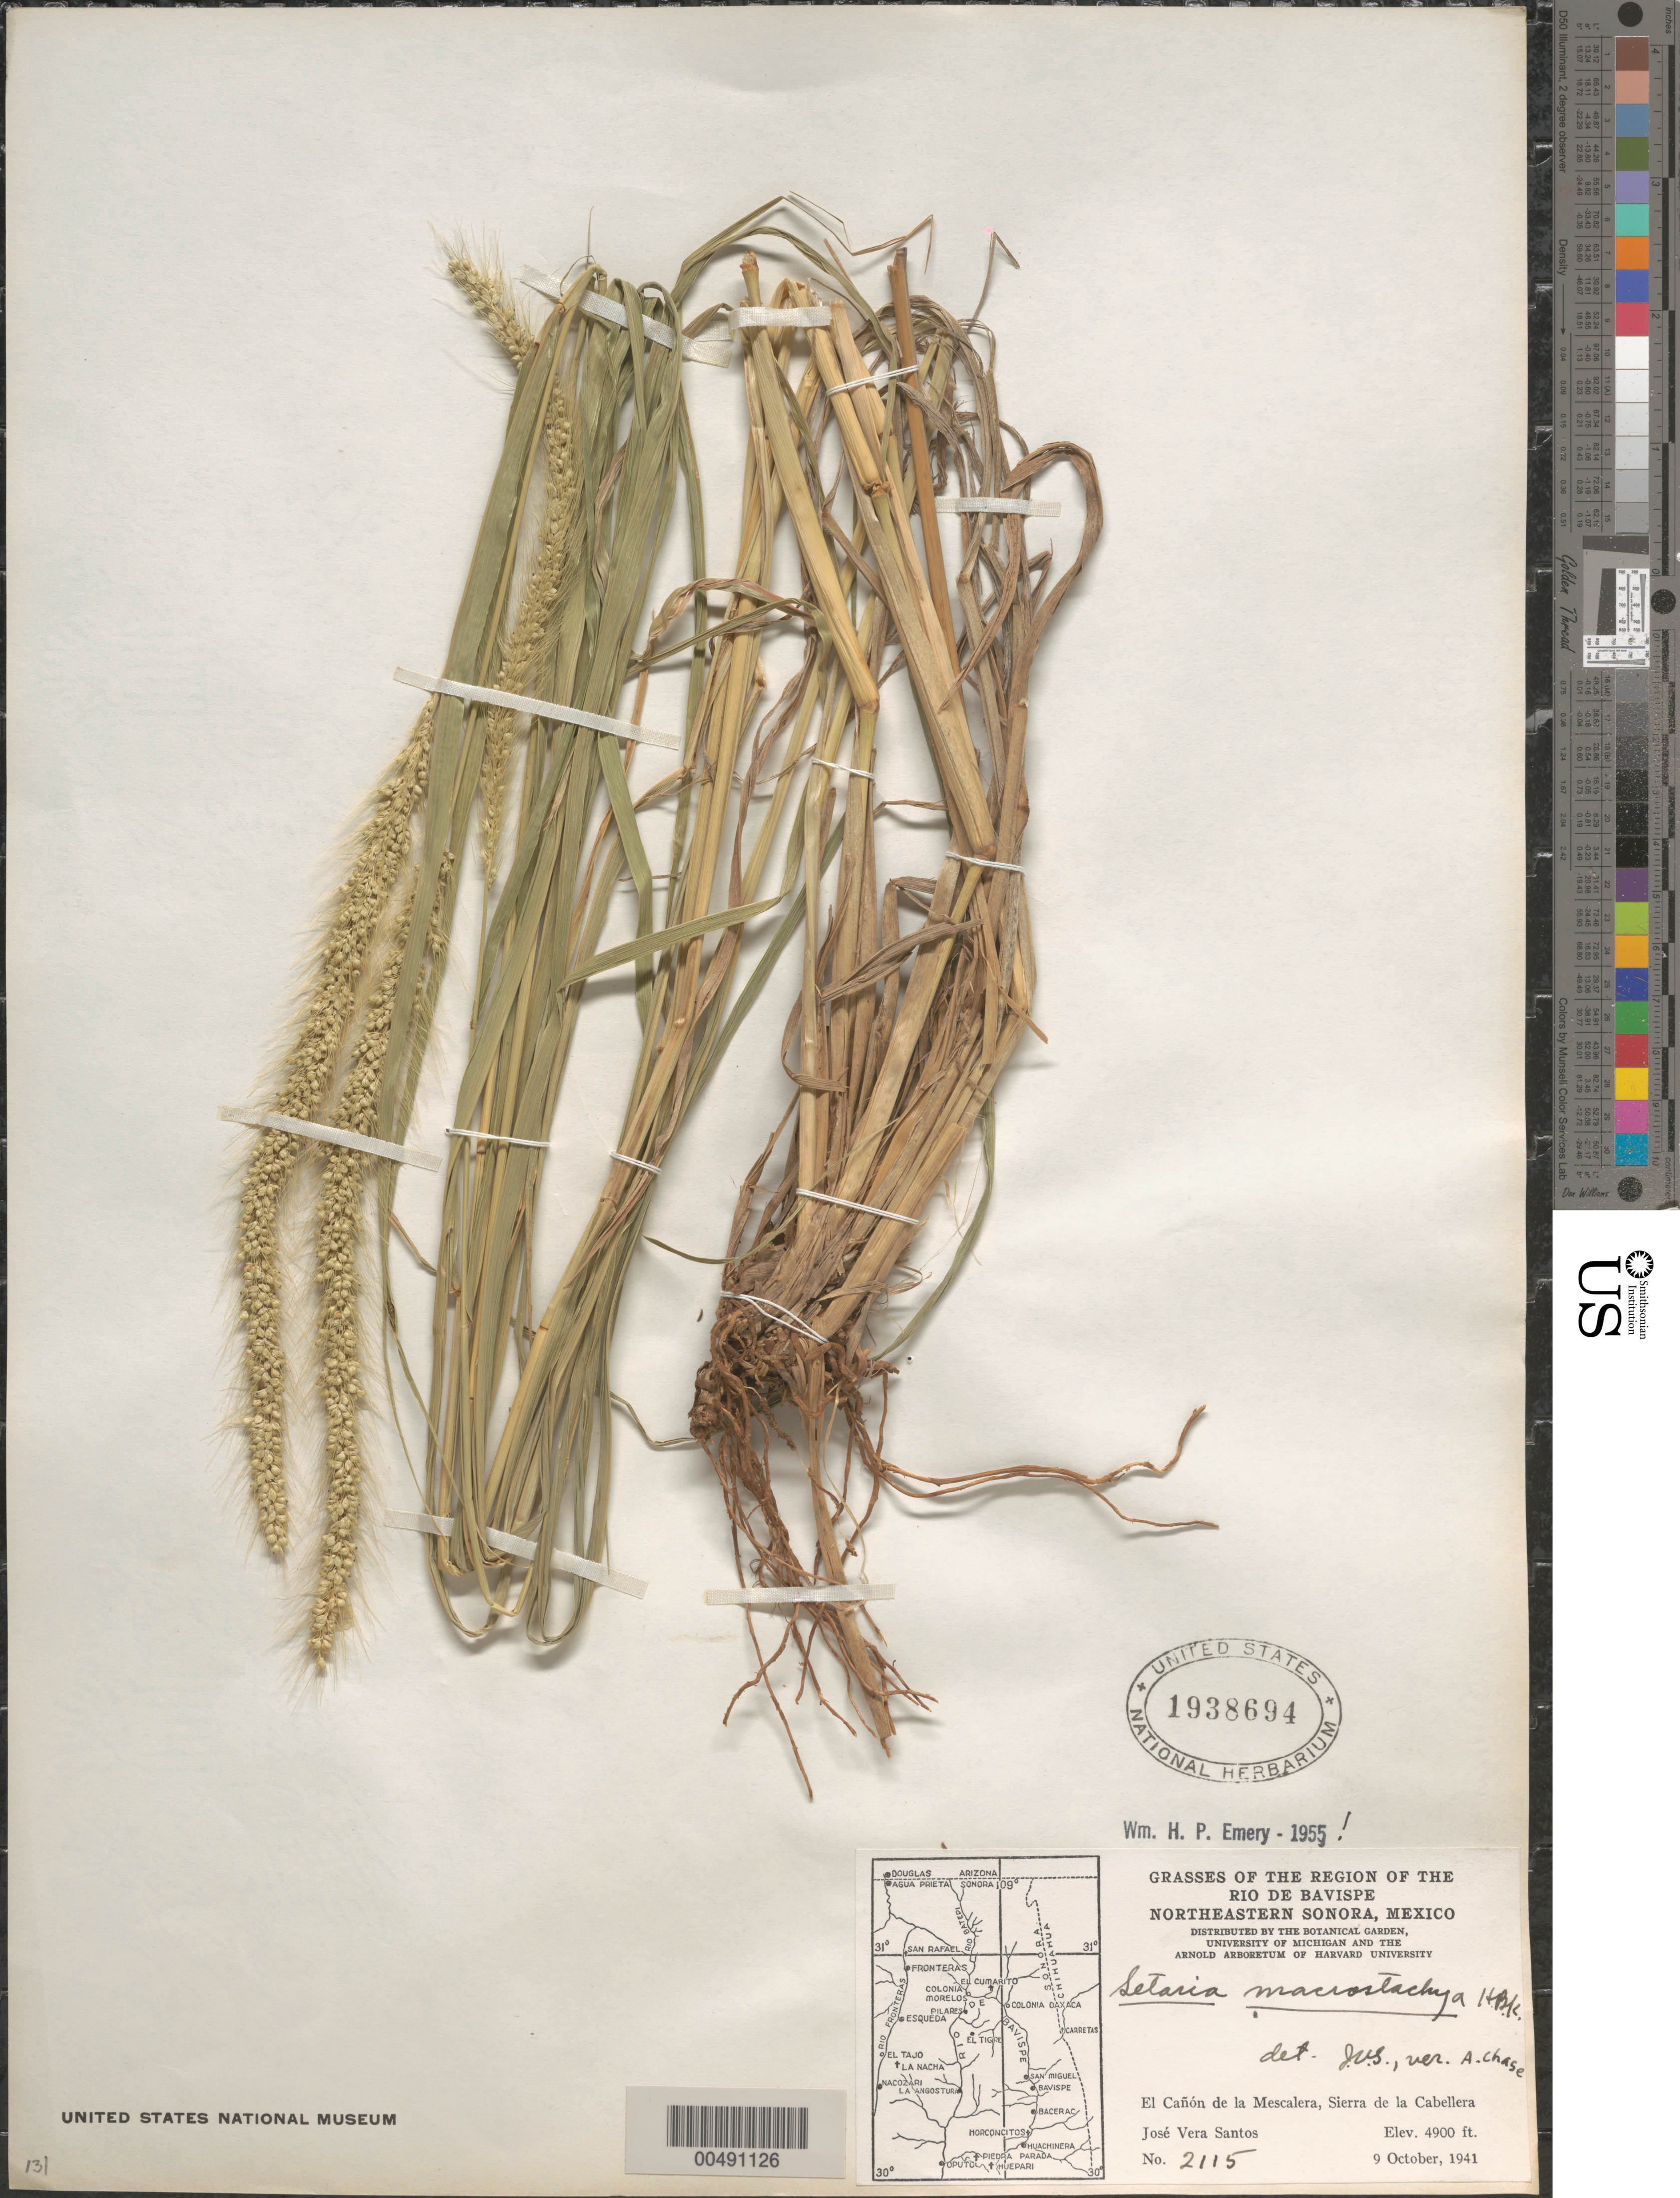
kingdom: Plantae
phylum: Tracheophyta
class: Liliopsida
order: Poales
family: Poaceae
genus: Setaria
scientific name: Setaria macrostachya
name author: Kunth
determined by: Emery, W. H. P.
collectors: J. V. Santos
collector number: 2115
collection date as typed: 9 Oct 1941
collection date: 1941-10-09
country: Mexico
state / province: Sonora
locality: Region of the Rio de Bavispe, NE Sonora, El Cañón de la Mescalera, Sierra de la Cabellera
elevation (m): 1494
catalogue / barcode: US 1938694